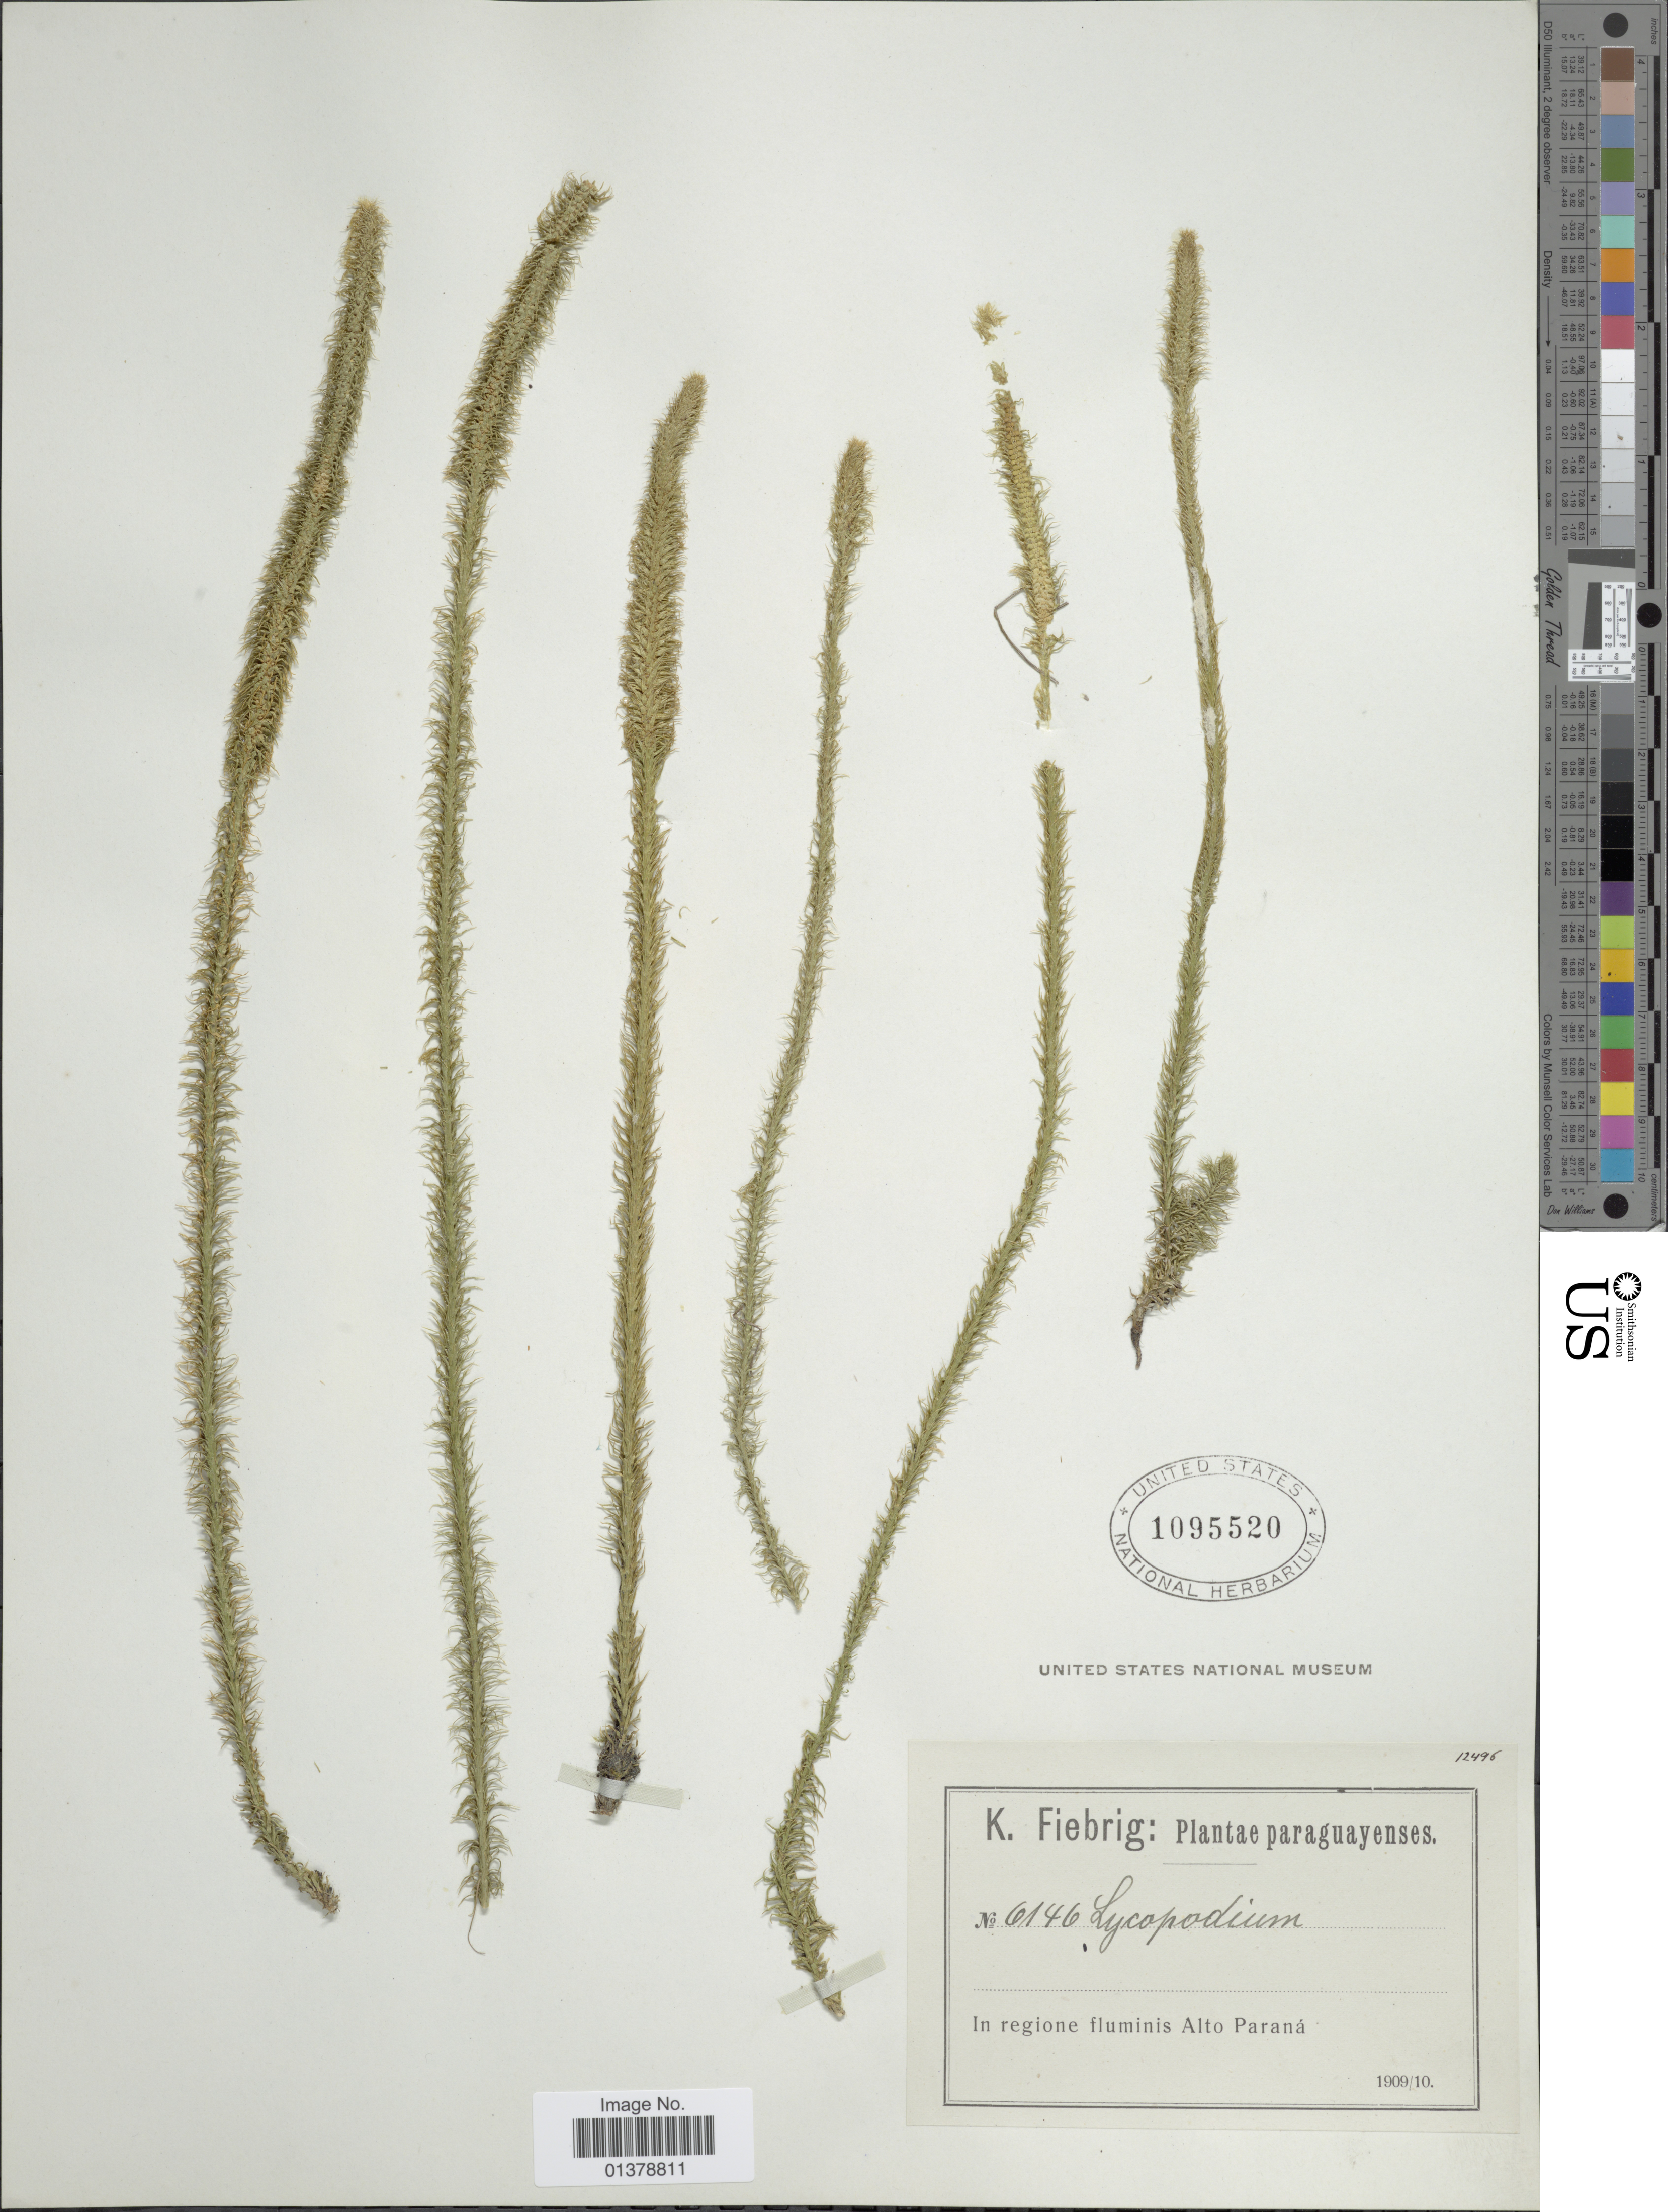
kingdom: Plantae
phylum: Tracheophyta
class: Lycopodiopsida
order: Lycopodiales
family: Lycopodiaceae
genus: Lycopodiella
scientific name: Lycopodiella alopecuroides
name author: (L.) Cranfill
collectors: K. Fiebrig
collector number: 6146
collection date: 1909/1910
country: Paraguay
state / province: Alto Parana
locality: In regione fluminis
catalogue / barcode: US 1095520